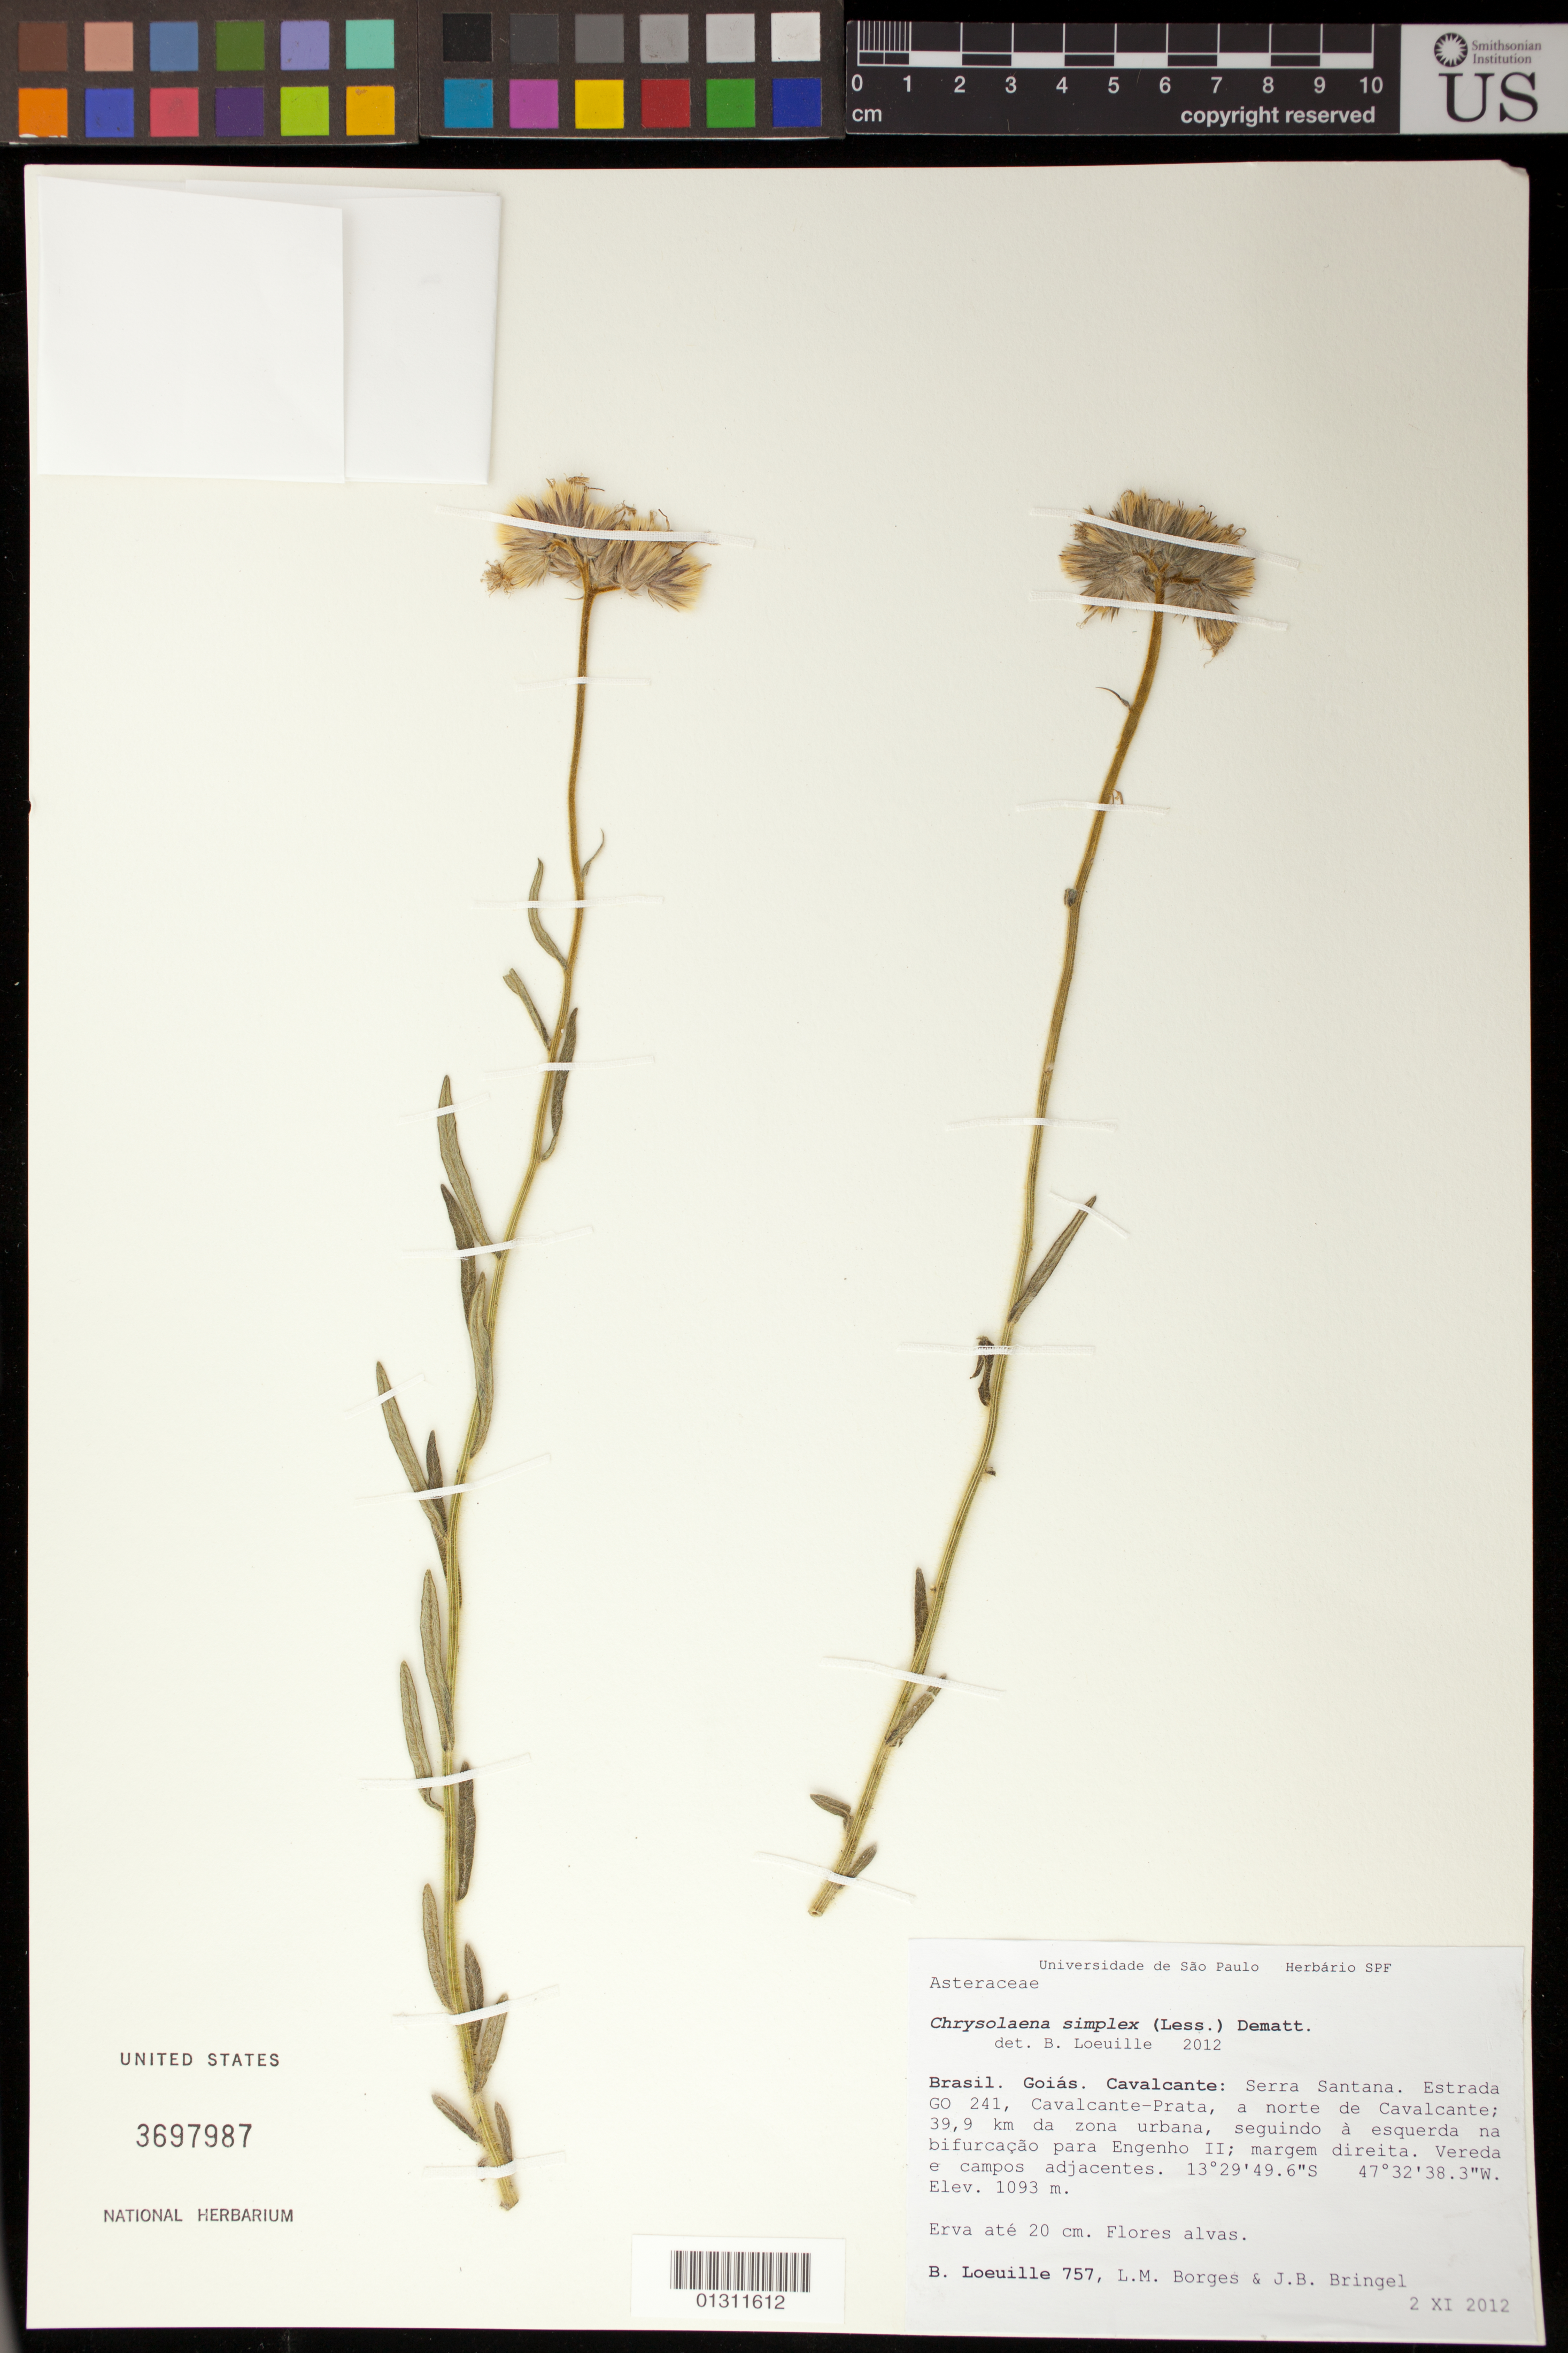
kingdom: Plantae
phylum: Tracheophyta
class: Magnoliopsida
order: Asterales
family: Asteraceae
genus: Chrysolaena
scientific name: Chrysolaena simplex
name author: (Less.) Dematt.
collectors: B. Loeuille, L. M. Borges & J. Bringel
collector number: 757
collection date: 2012-11-02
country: Brazil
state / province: Goiás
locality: Cavalcante: Serra Santana. Estrada GO 241, Cavalcante- Prata, a norte Cavalcante; 39.9 km da zona urbana, seguindo a esquerda na bifurcacao para Engenho II.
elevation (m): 1093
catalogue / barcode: US 3697987